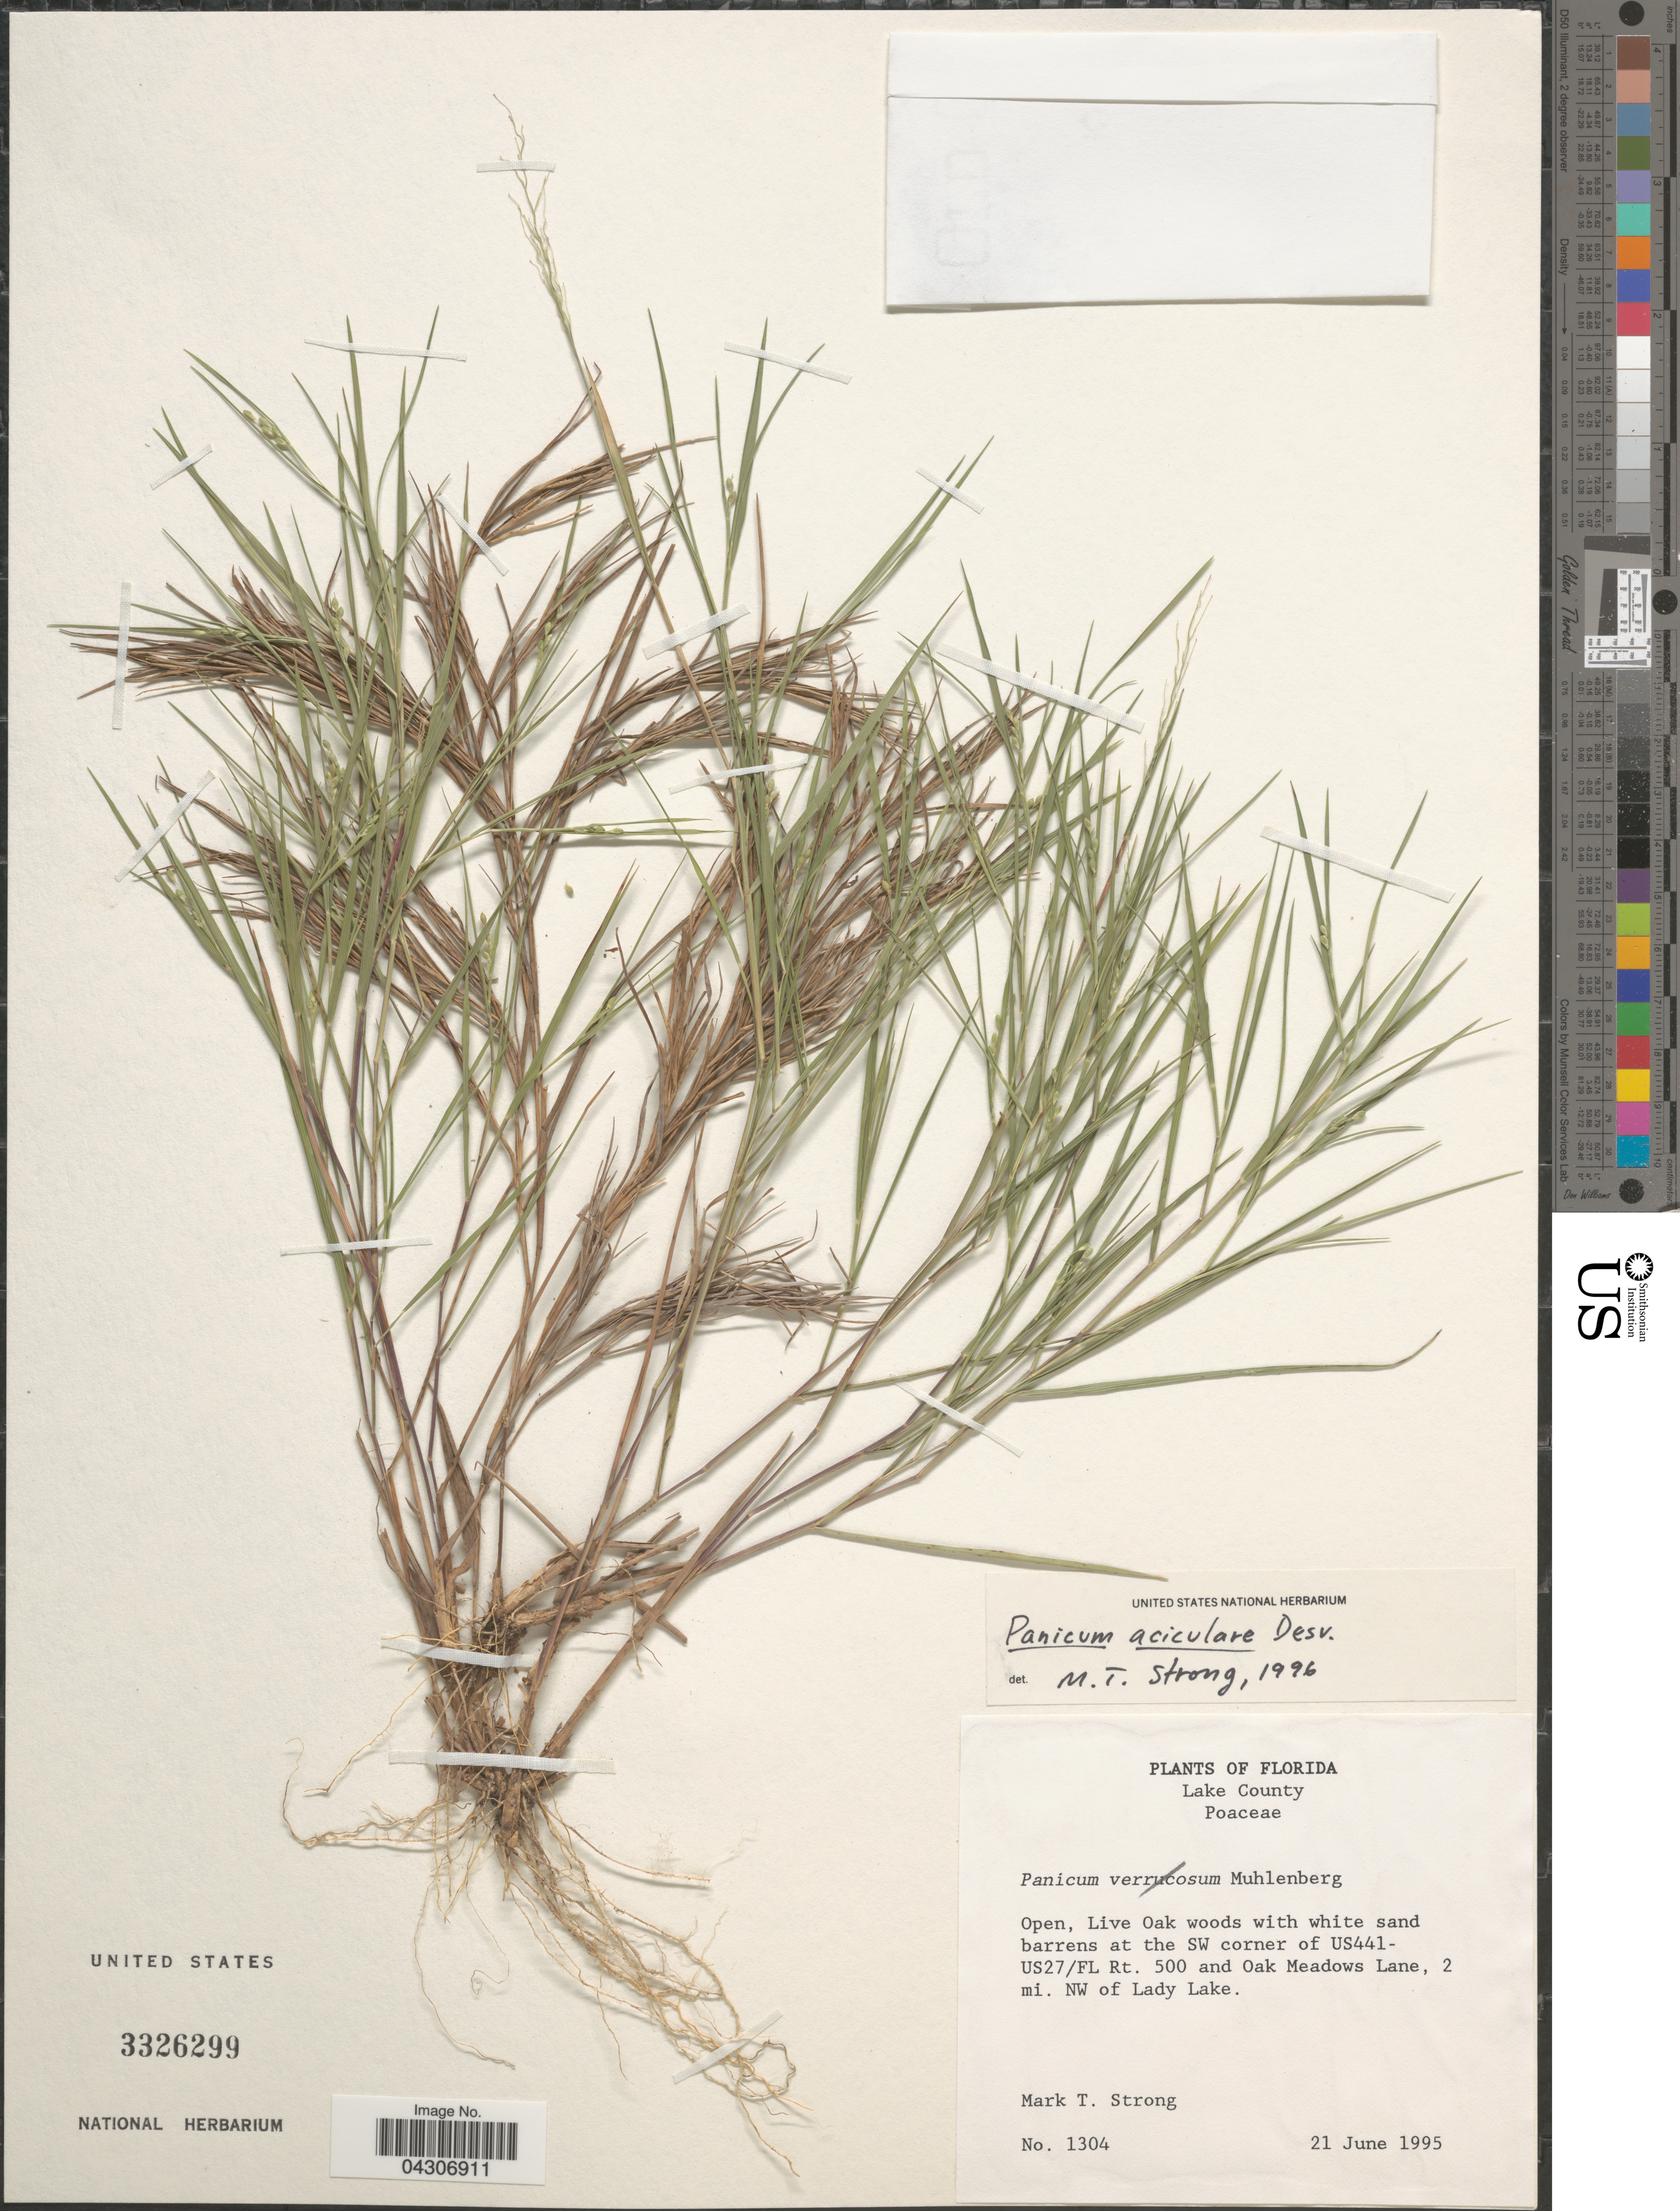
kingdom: Plantae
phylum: Tracheophyta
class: Liliopsida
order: Poales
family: Poaceae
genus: Dichanthelium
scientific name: Dichanthelium aciculare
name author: (Desv. ex Poir.) Gould & C.A. Clark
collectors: M. T. Strong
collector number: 1304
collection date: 1995-06-21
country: United States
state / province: Florida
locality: Lake County. Open, Live Oak woods with white sand barrens at the SW corner of US441-US27/FL Rt. 500 and Oak Meadows Lane, 2 mi. NW of Lady Lake.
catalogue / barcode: US 3326299